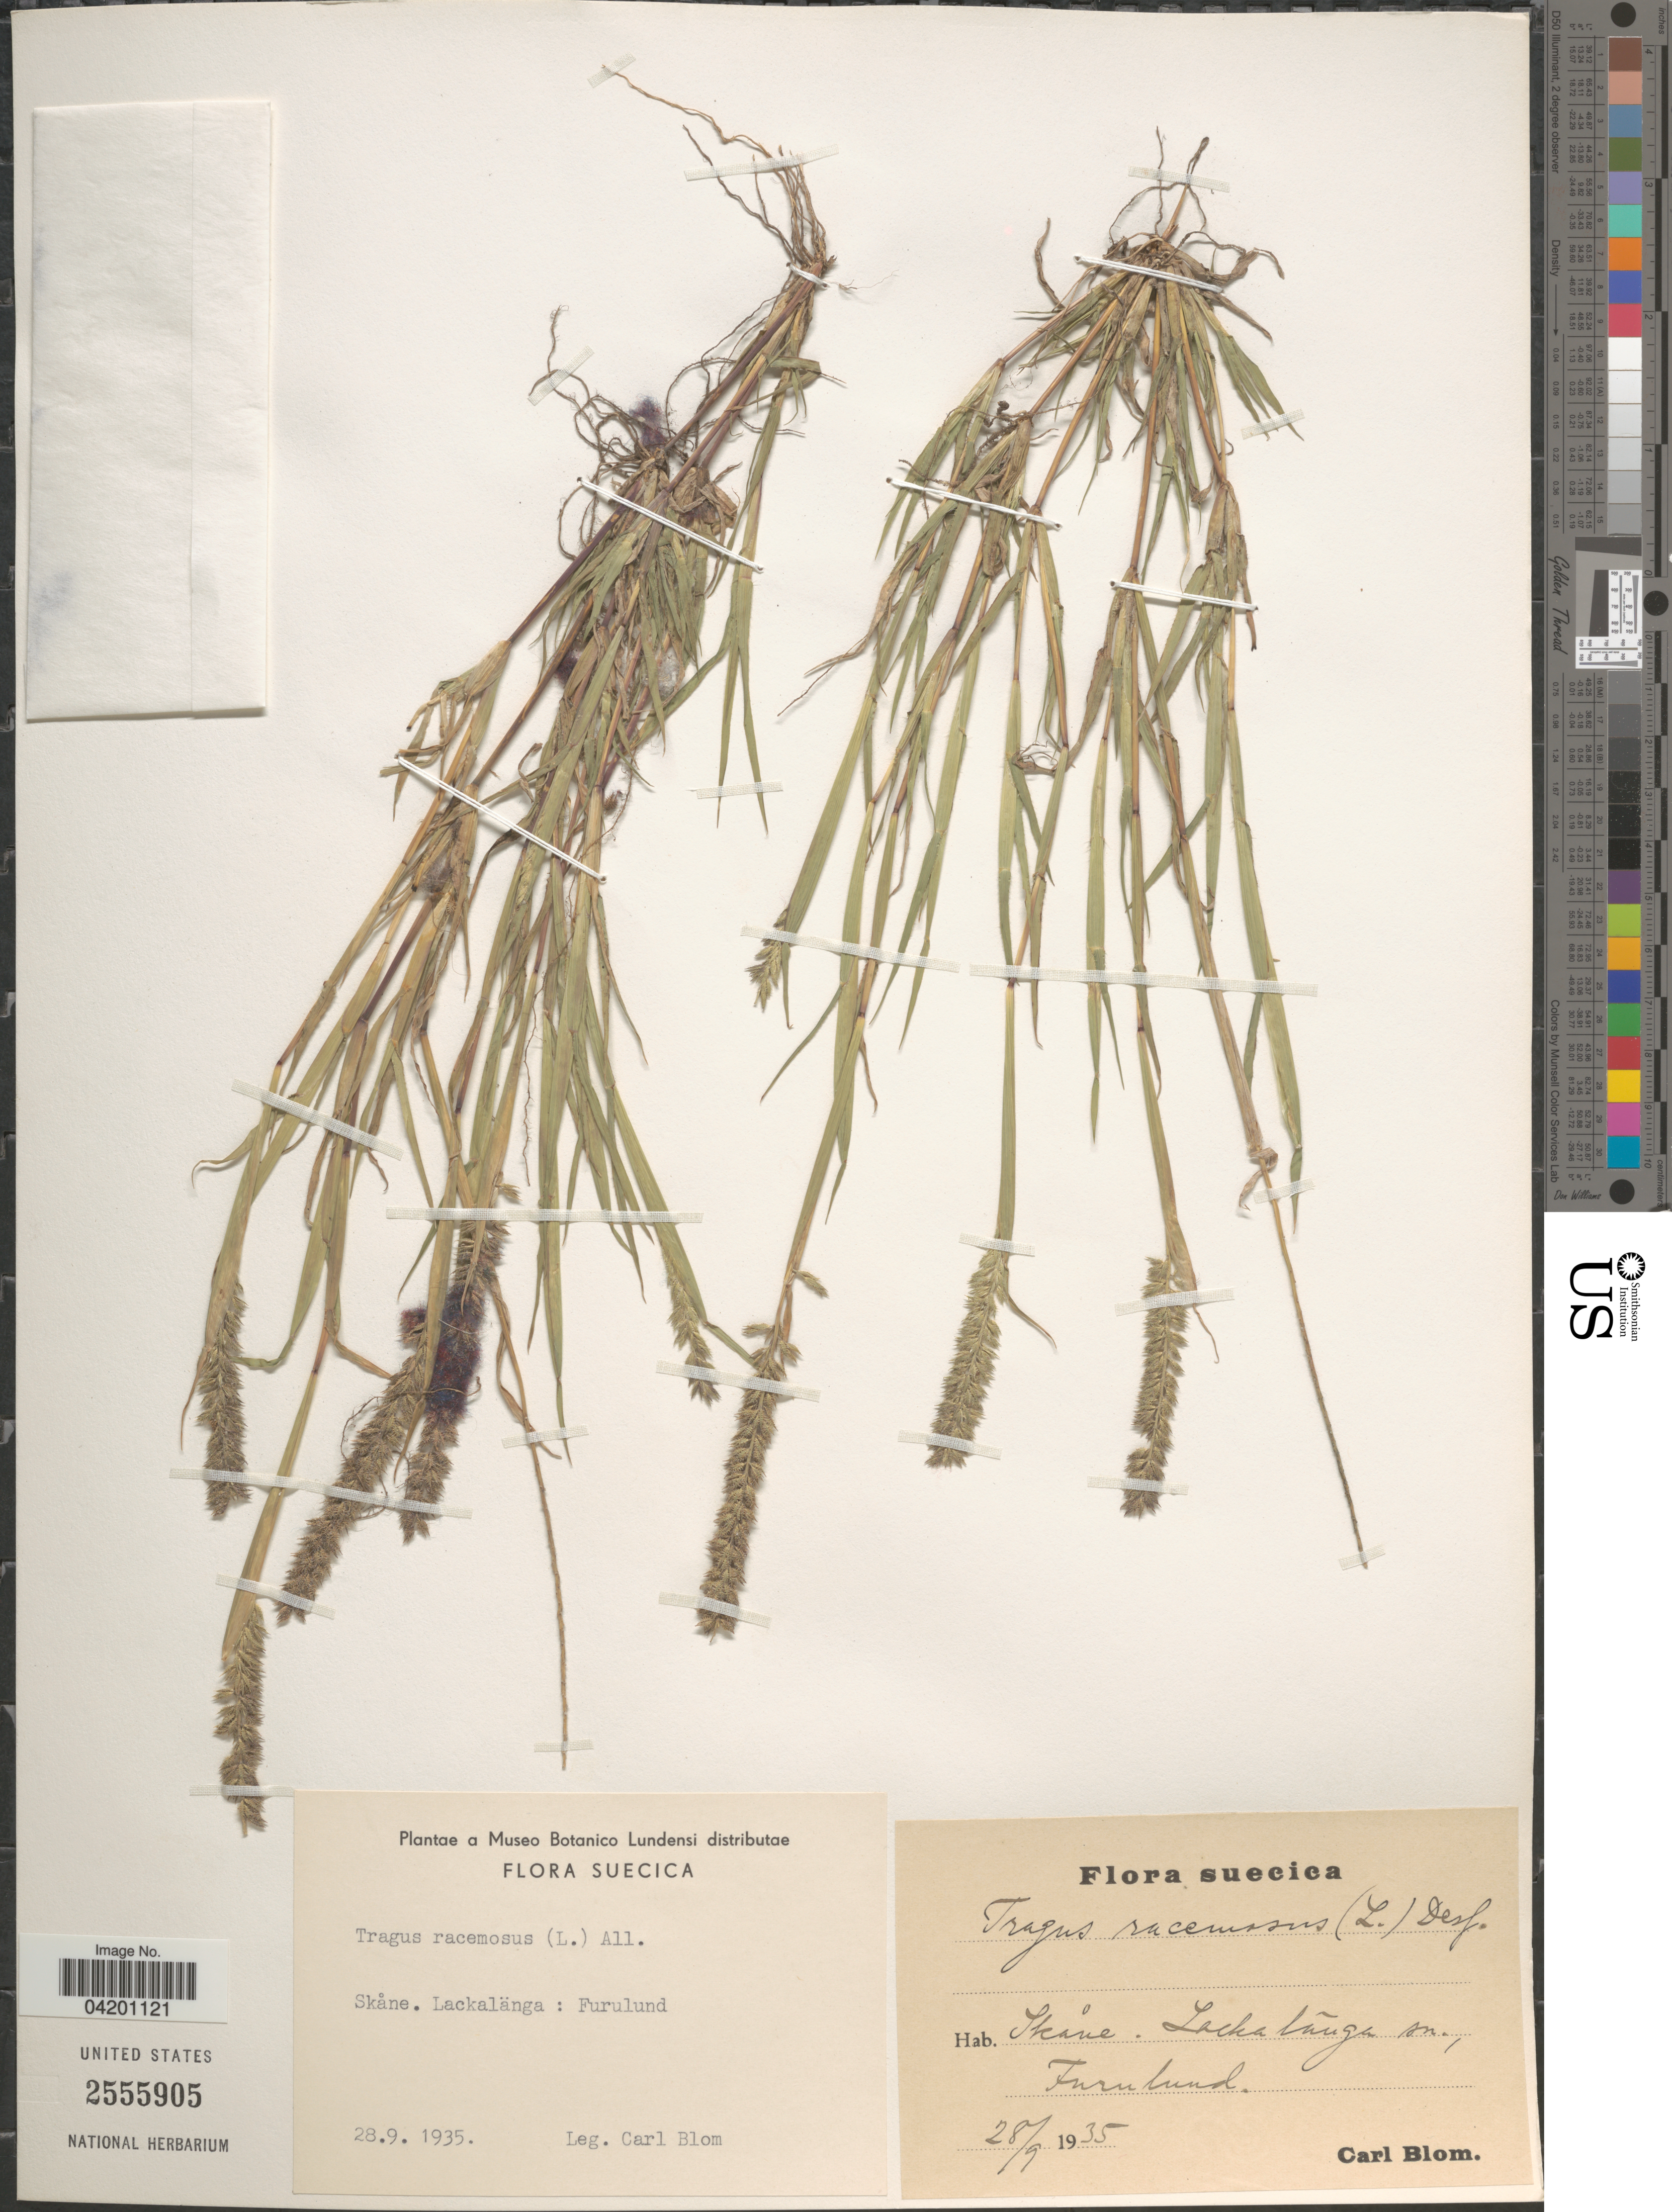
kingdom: Plantae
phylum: Tracheophyta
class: Liliopsida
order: Poales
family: Poaceae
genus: Tragus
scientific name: Tragus racemosus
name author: (L.) All.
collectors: C. H. Blom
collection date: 1935-09-28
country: Sweden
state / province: Skåne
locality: Suecica. Lackalänga sn., Furulund.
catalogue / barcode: US 2555905